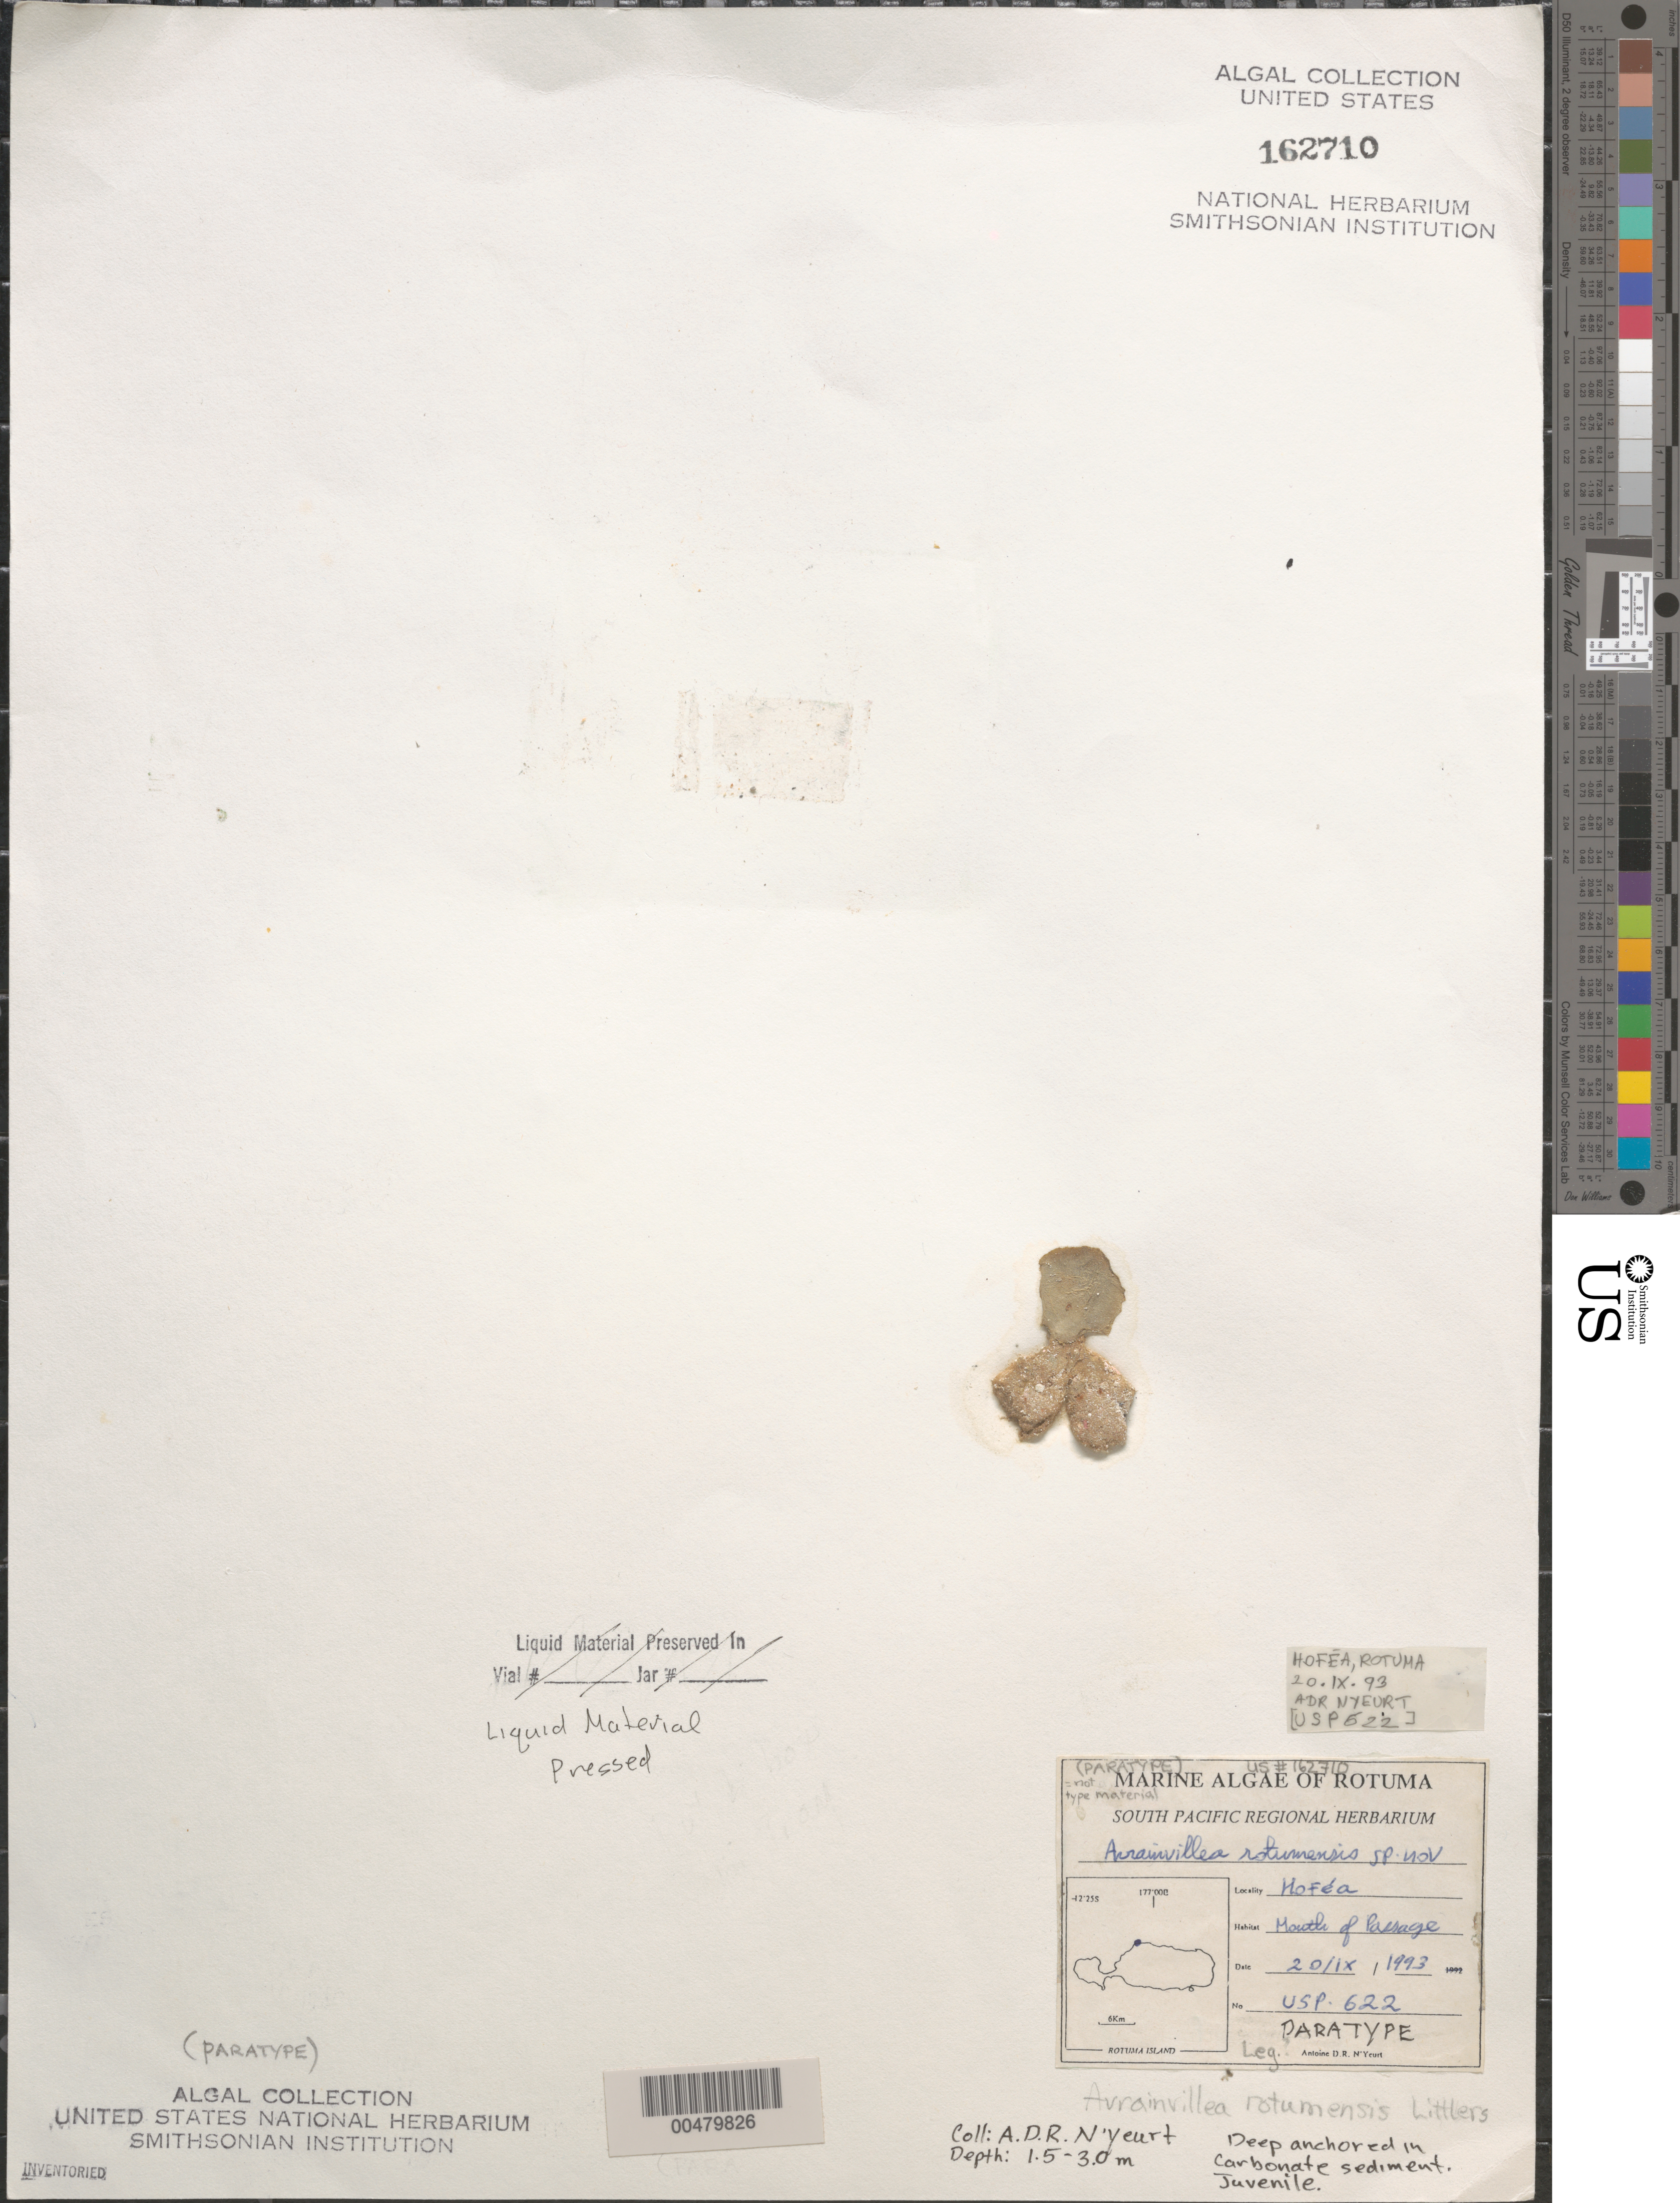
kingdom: Plantae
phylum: Chlorophyta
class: Ulvophyceae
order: Bryopsidales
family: Dichotomosiphonaceae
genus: Avrainvillea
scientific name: Avrainvillea rotumensis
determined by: Littler, D. S.; Littler, M. M.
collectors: A. N'Yeurt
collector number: USP 622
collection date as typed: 20 Sep 1993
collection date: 1993-09-20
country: Fiji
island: Rotuma Group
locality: Hofea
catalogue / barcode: US 162710